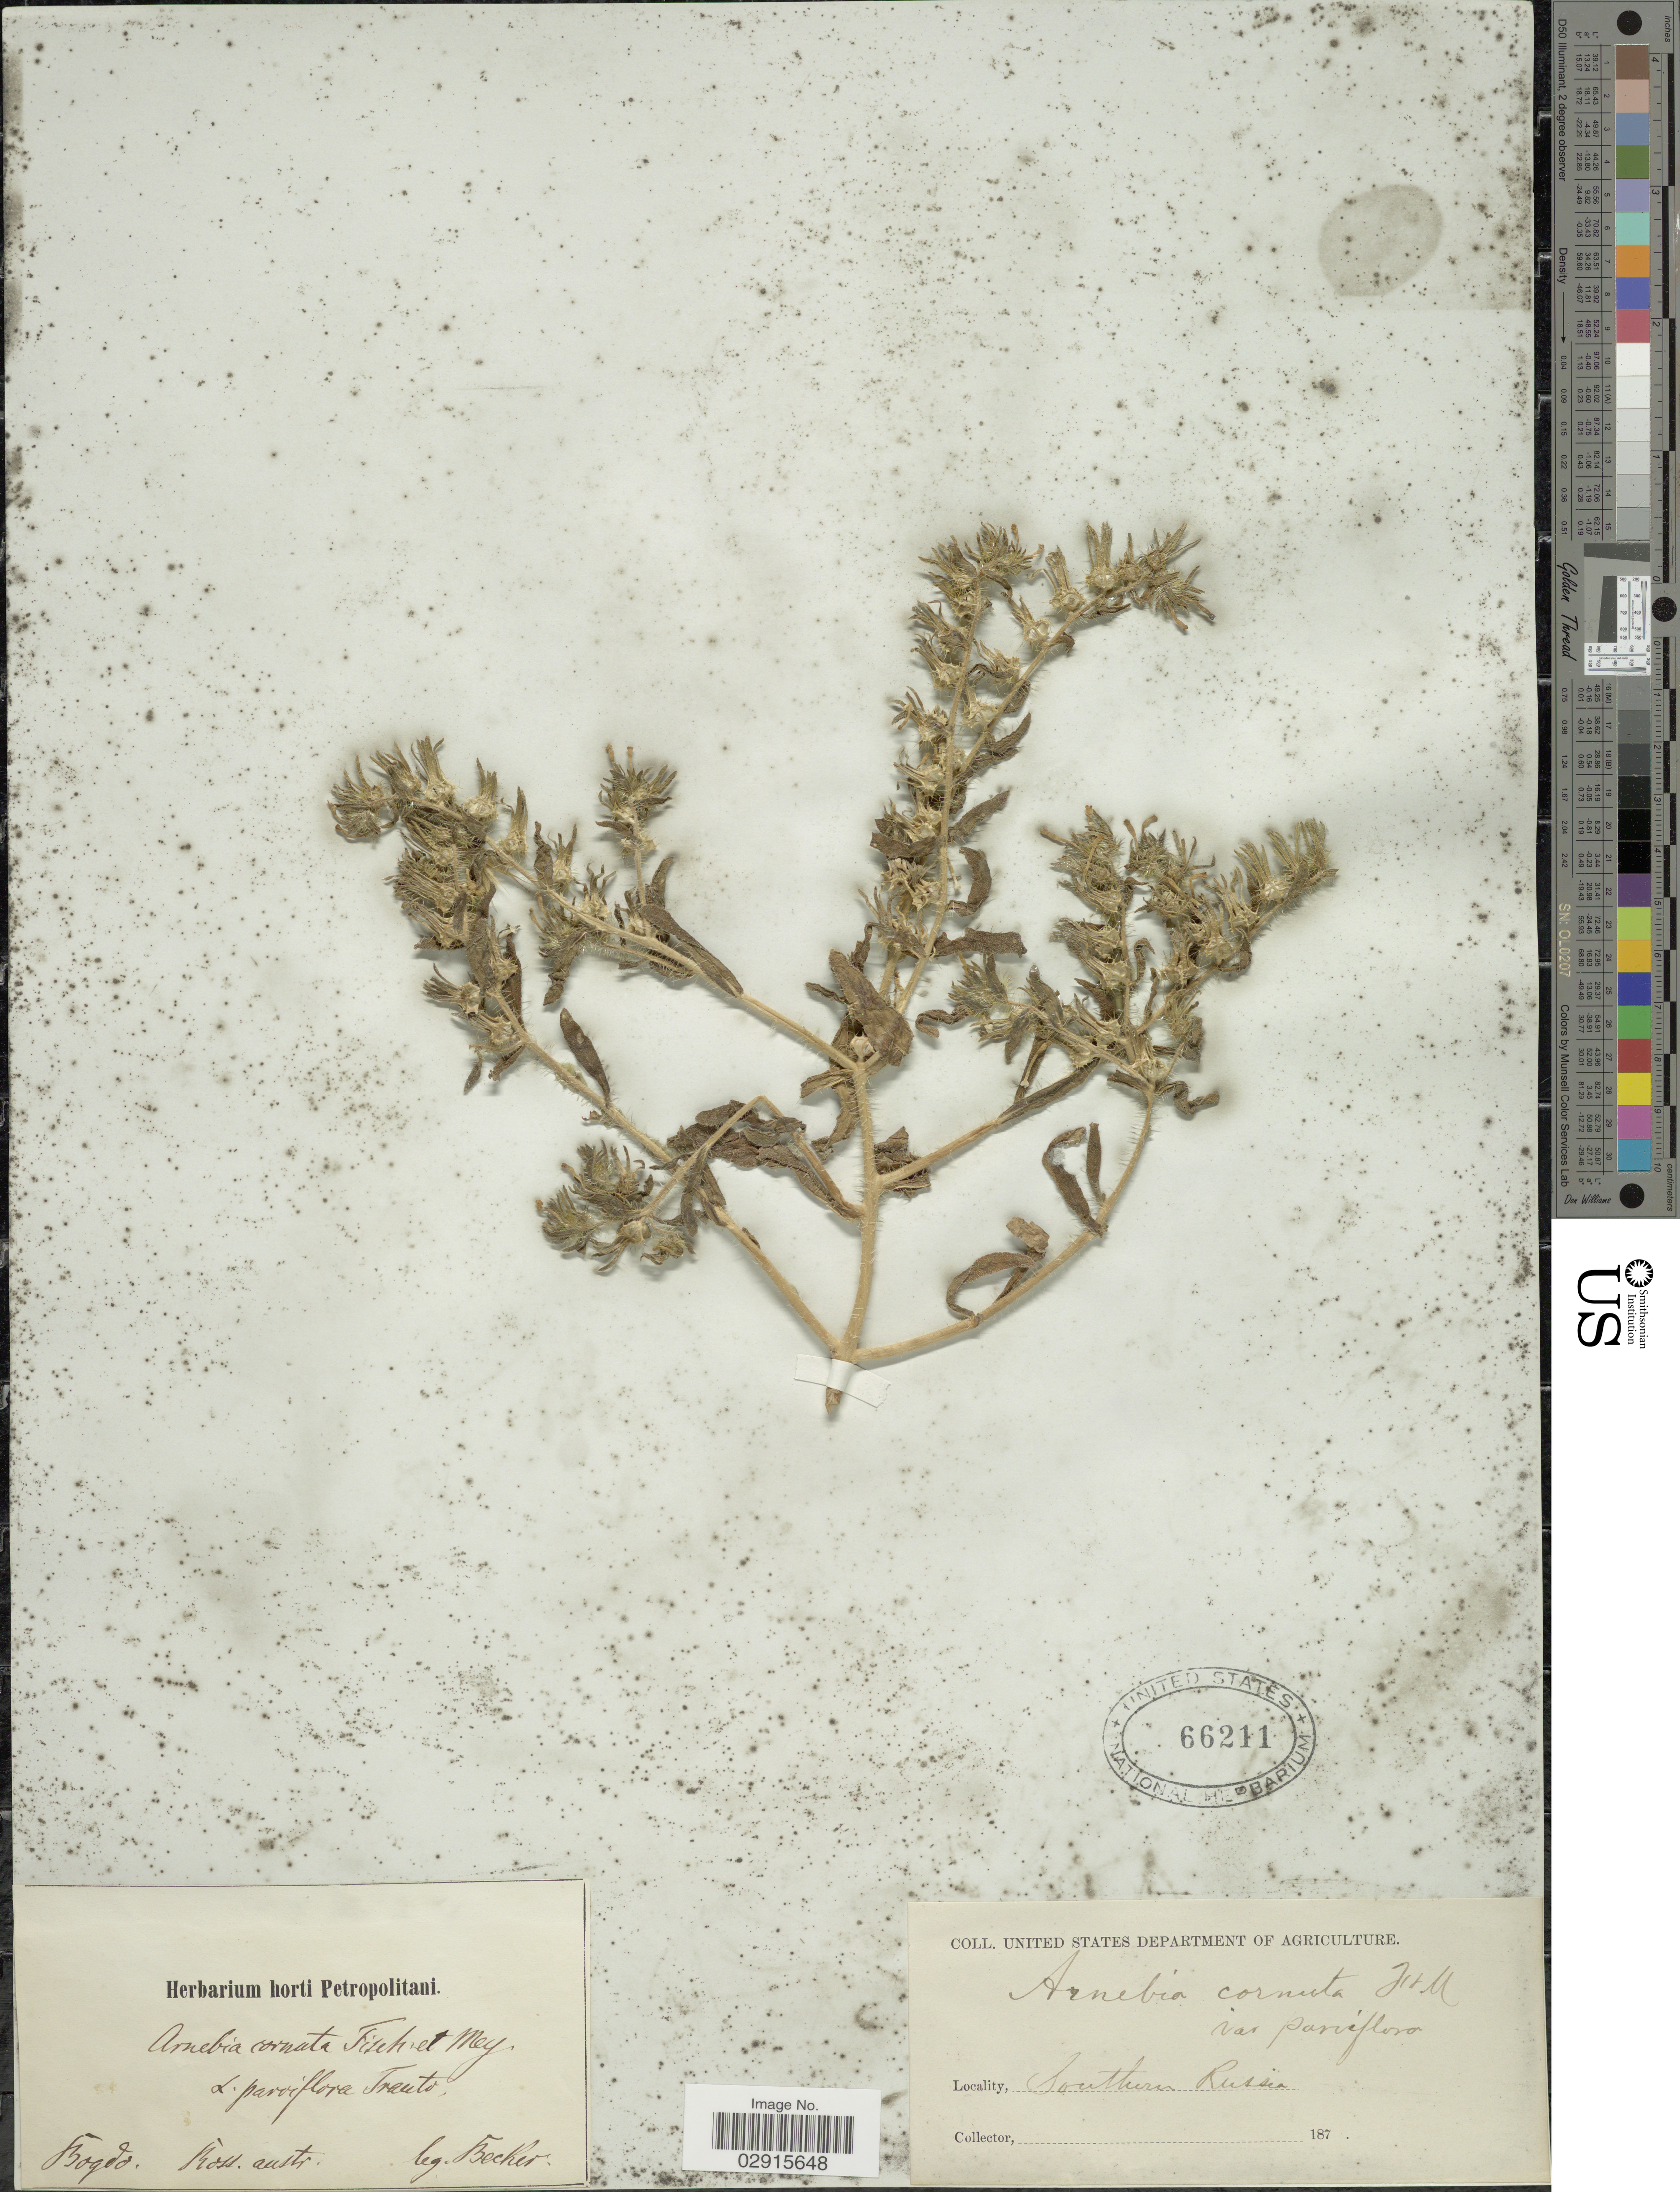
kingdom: Plantae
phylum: Tracheophyta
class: Magnoliopsida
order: Boraginales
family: Boraginaceae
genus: Arnebia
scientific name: Arnebia cornuta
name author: (Ledeb.) Fisch. & C.A. Mey.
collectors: -. Becker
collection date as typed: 187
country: Russian Federation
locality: Bogdo, Southern Russia.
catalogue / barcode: US 66211